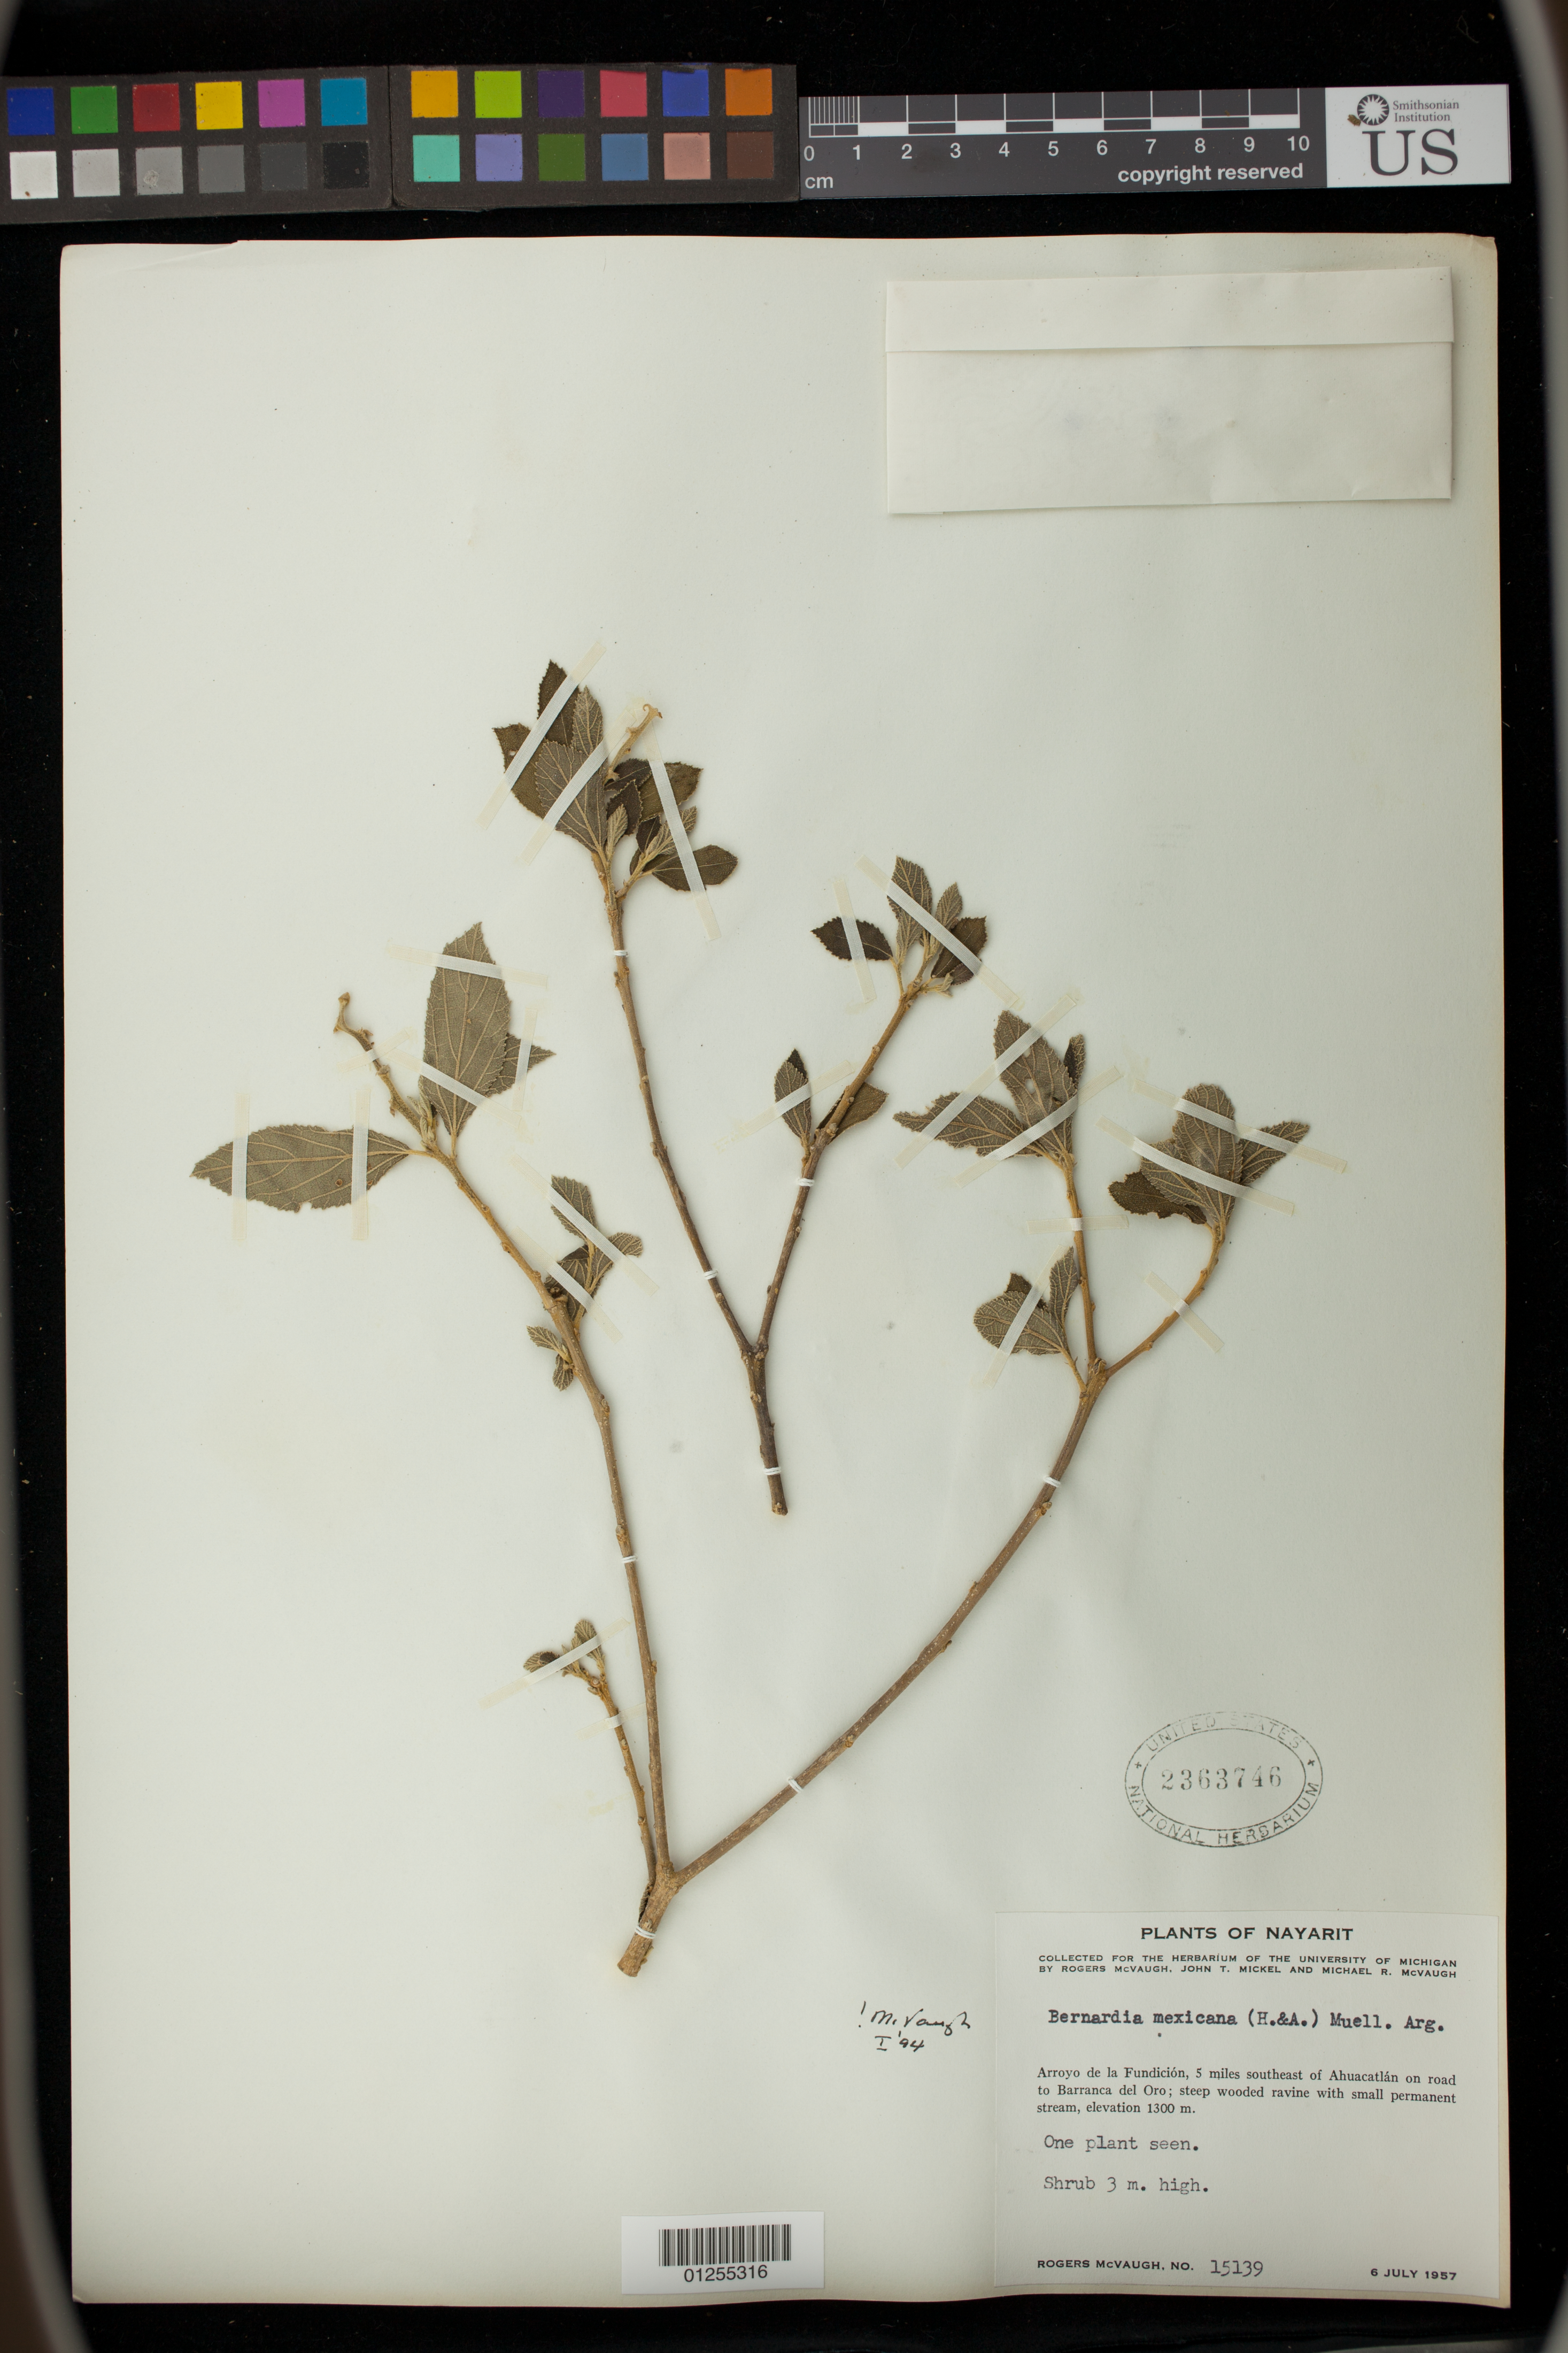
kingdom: Plantae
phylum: Tracheophyta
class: Magnoliopsida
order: Malpighiales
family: Euphorbiaceae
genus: Bernardia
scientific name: Bernardia mexicana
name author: (Hook. & Arn.) Müll. Arg.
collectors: R. McVaugh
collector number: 15139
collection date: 1957-07-06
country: Mexico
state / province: Nayarit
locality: Arroyo de la Fundicion, 5 miles southeast of Ahuacatlan on road to Barranca del Oro; steep wooded ravine with small permanent stream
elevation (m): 1300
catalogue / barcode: US 2363746